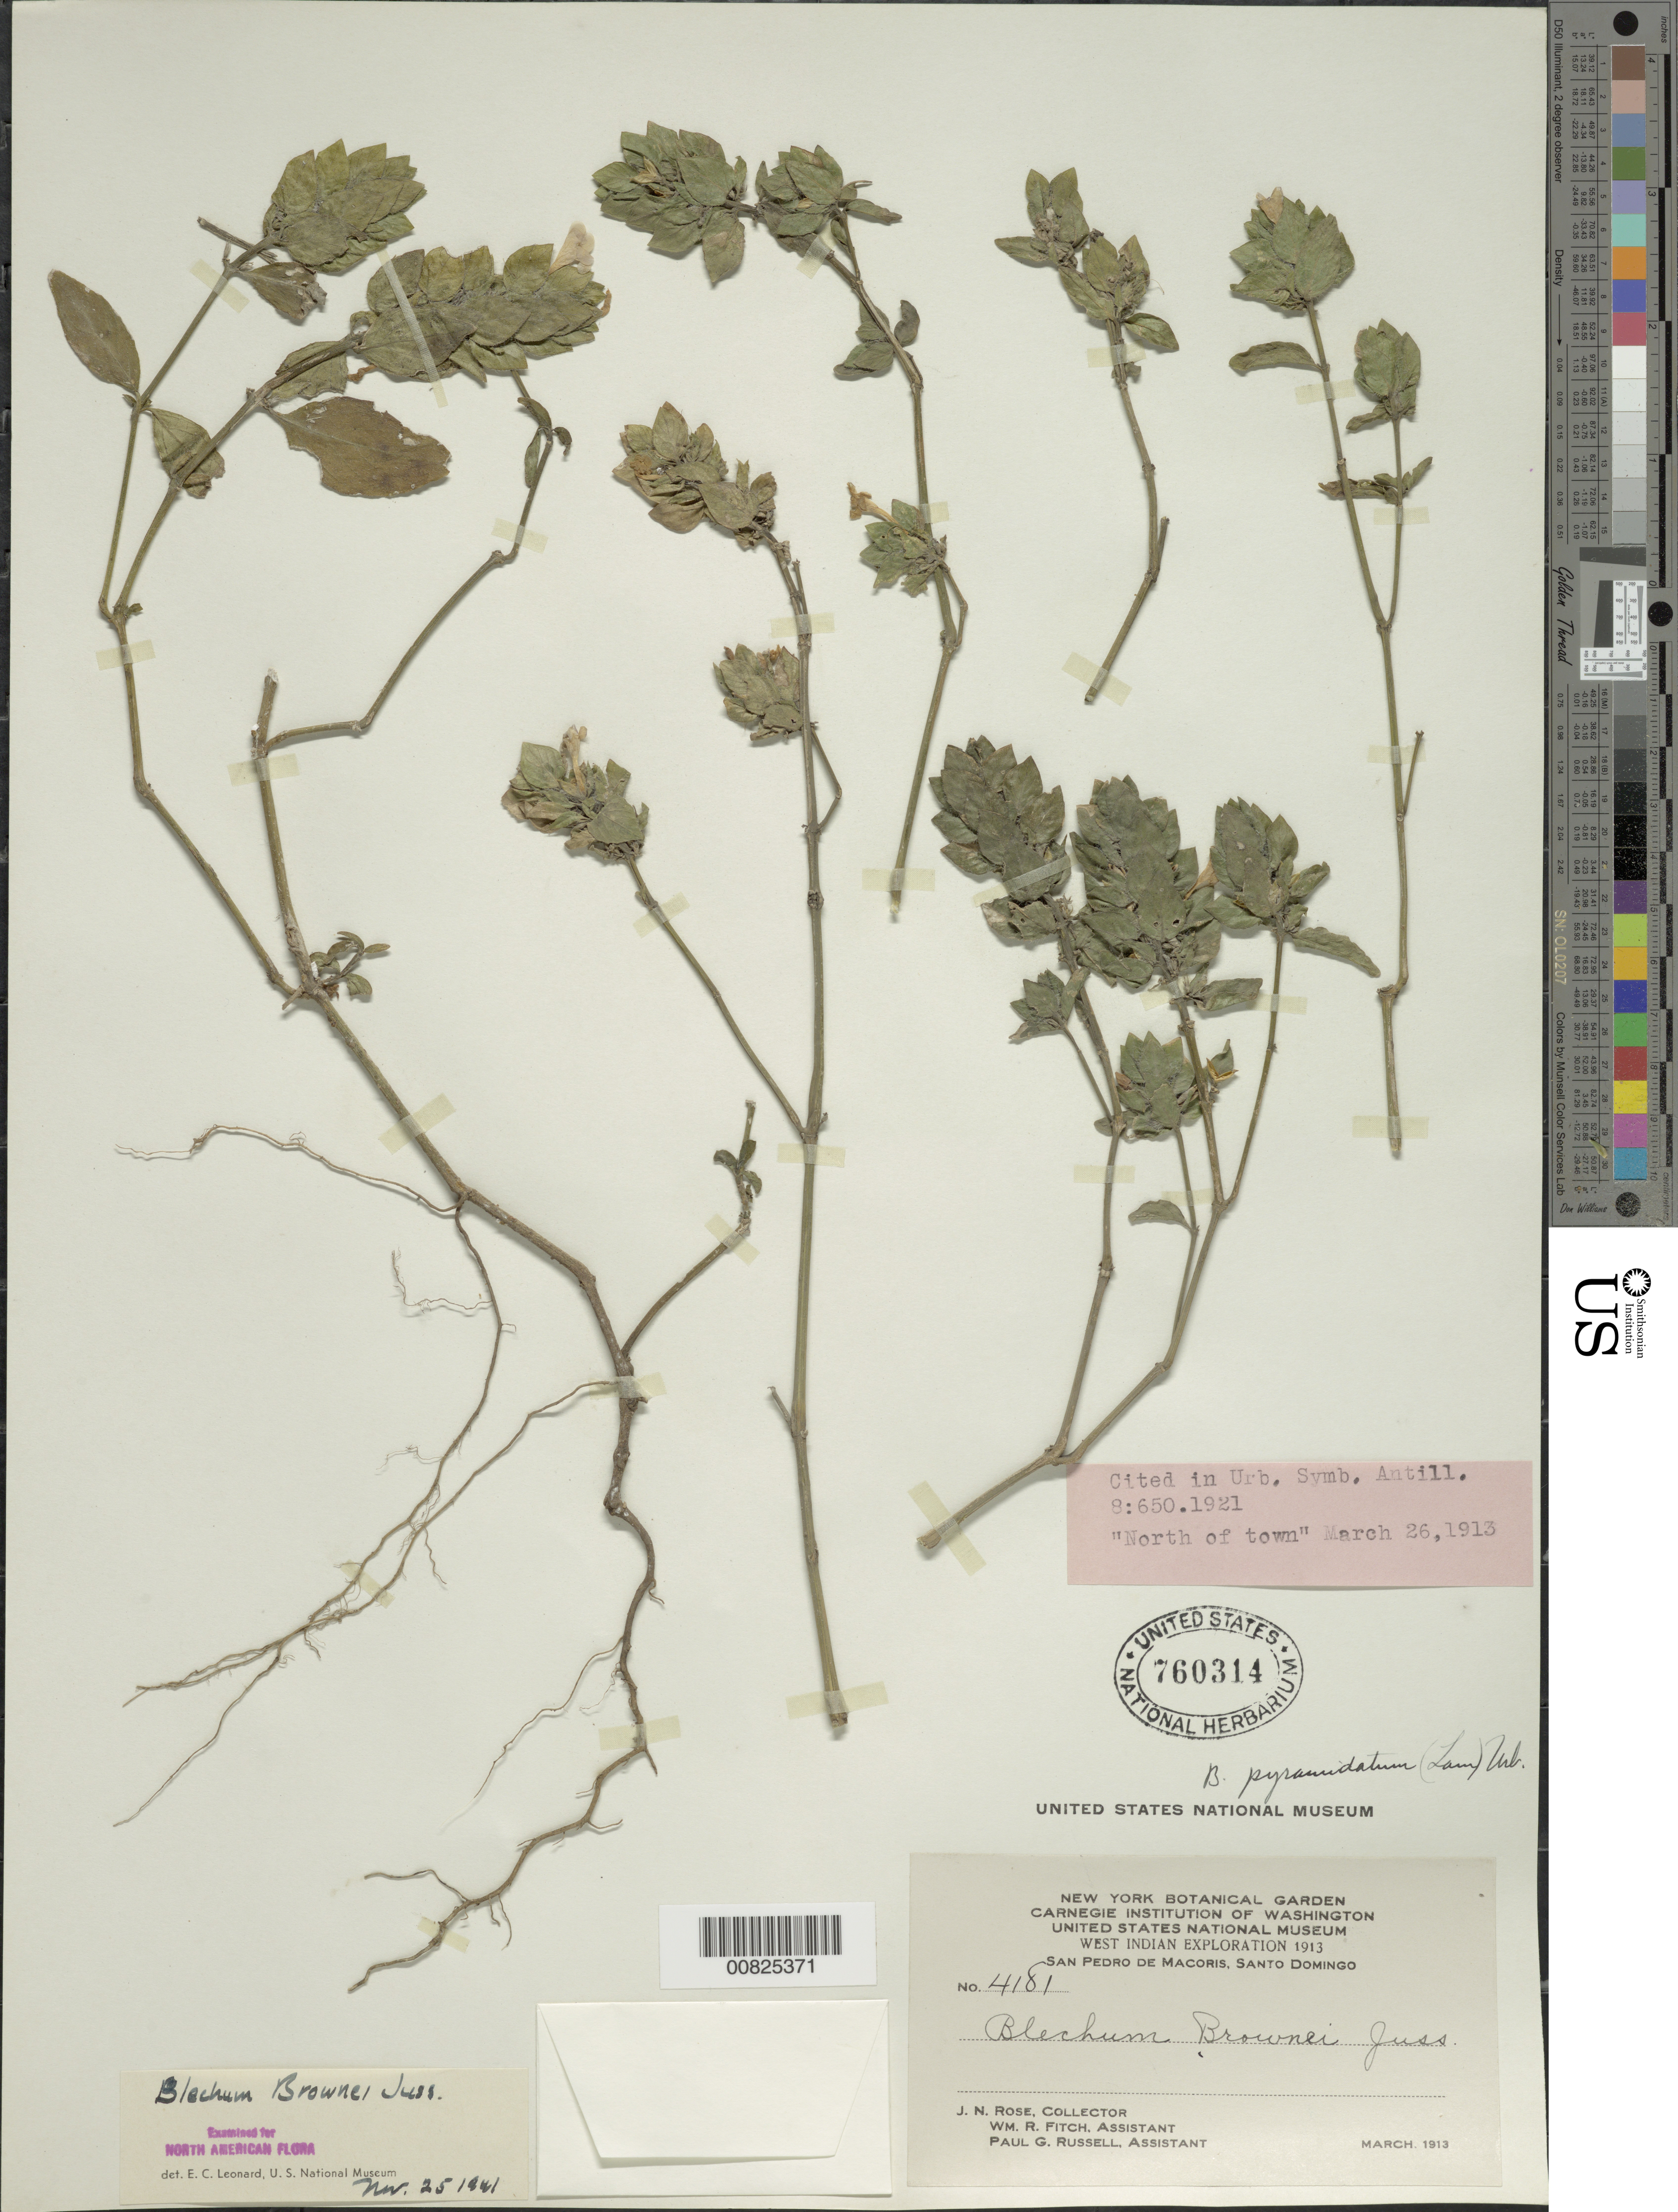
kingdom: Plantae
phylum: Tracheophyta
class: Magnoliopsida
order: Lamiales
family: Acanthaceae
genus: Blechum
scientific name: Blechum pyramidatum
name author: (Lam.) Urb.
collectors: J. N. Rose, W. R. Fitch & P. G. Russell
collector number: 4181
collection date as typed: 26 Mar 1913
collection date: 1913-03-26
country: Dominican Republic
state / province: San Pedro de Macoris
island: Hispaniola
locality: "north of town"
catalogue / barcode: US 760314